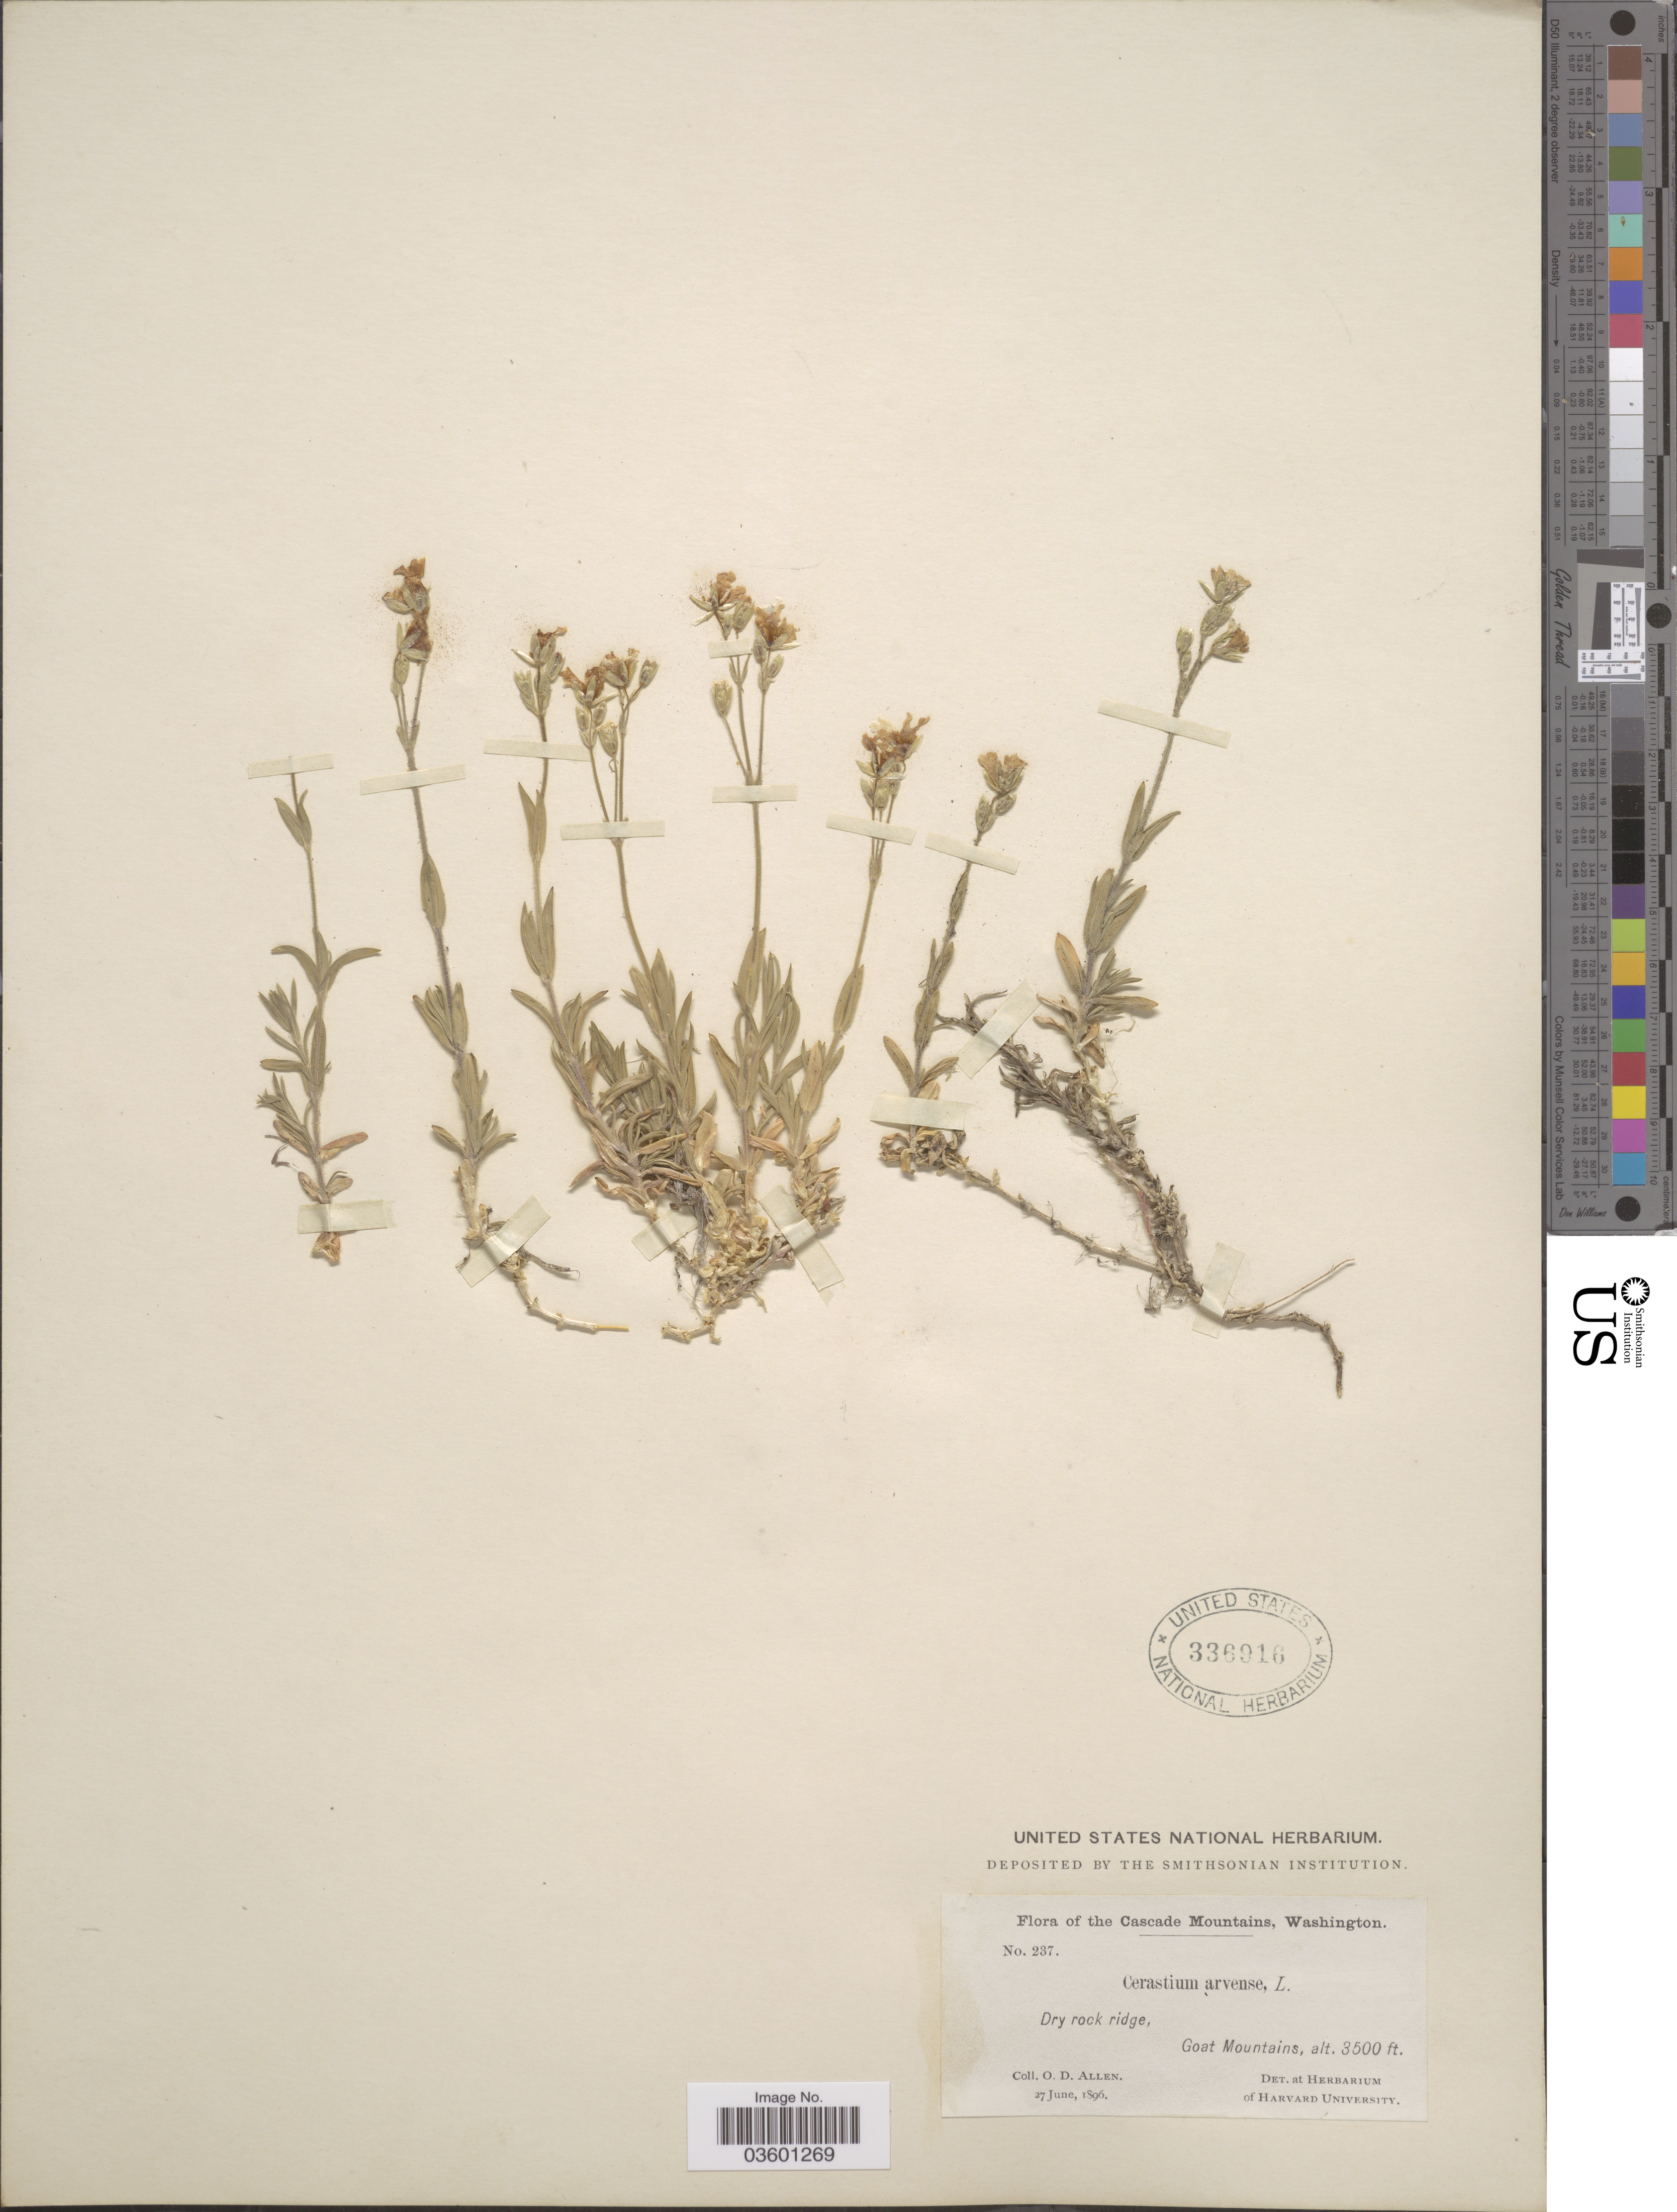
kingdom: Plantae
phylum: Tracheophyta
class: Magnoliopsida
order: Caryophyllales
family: Caryophyllaceae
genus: Cerastium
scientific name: Cerastium arvense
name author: L.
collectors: O. D. Allen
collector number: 237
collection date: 1896-06-27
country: United States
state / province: Washington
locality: Cascade Mountains. Goat Mountains.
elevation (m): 1067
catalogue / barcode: US 336916